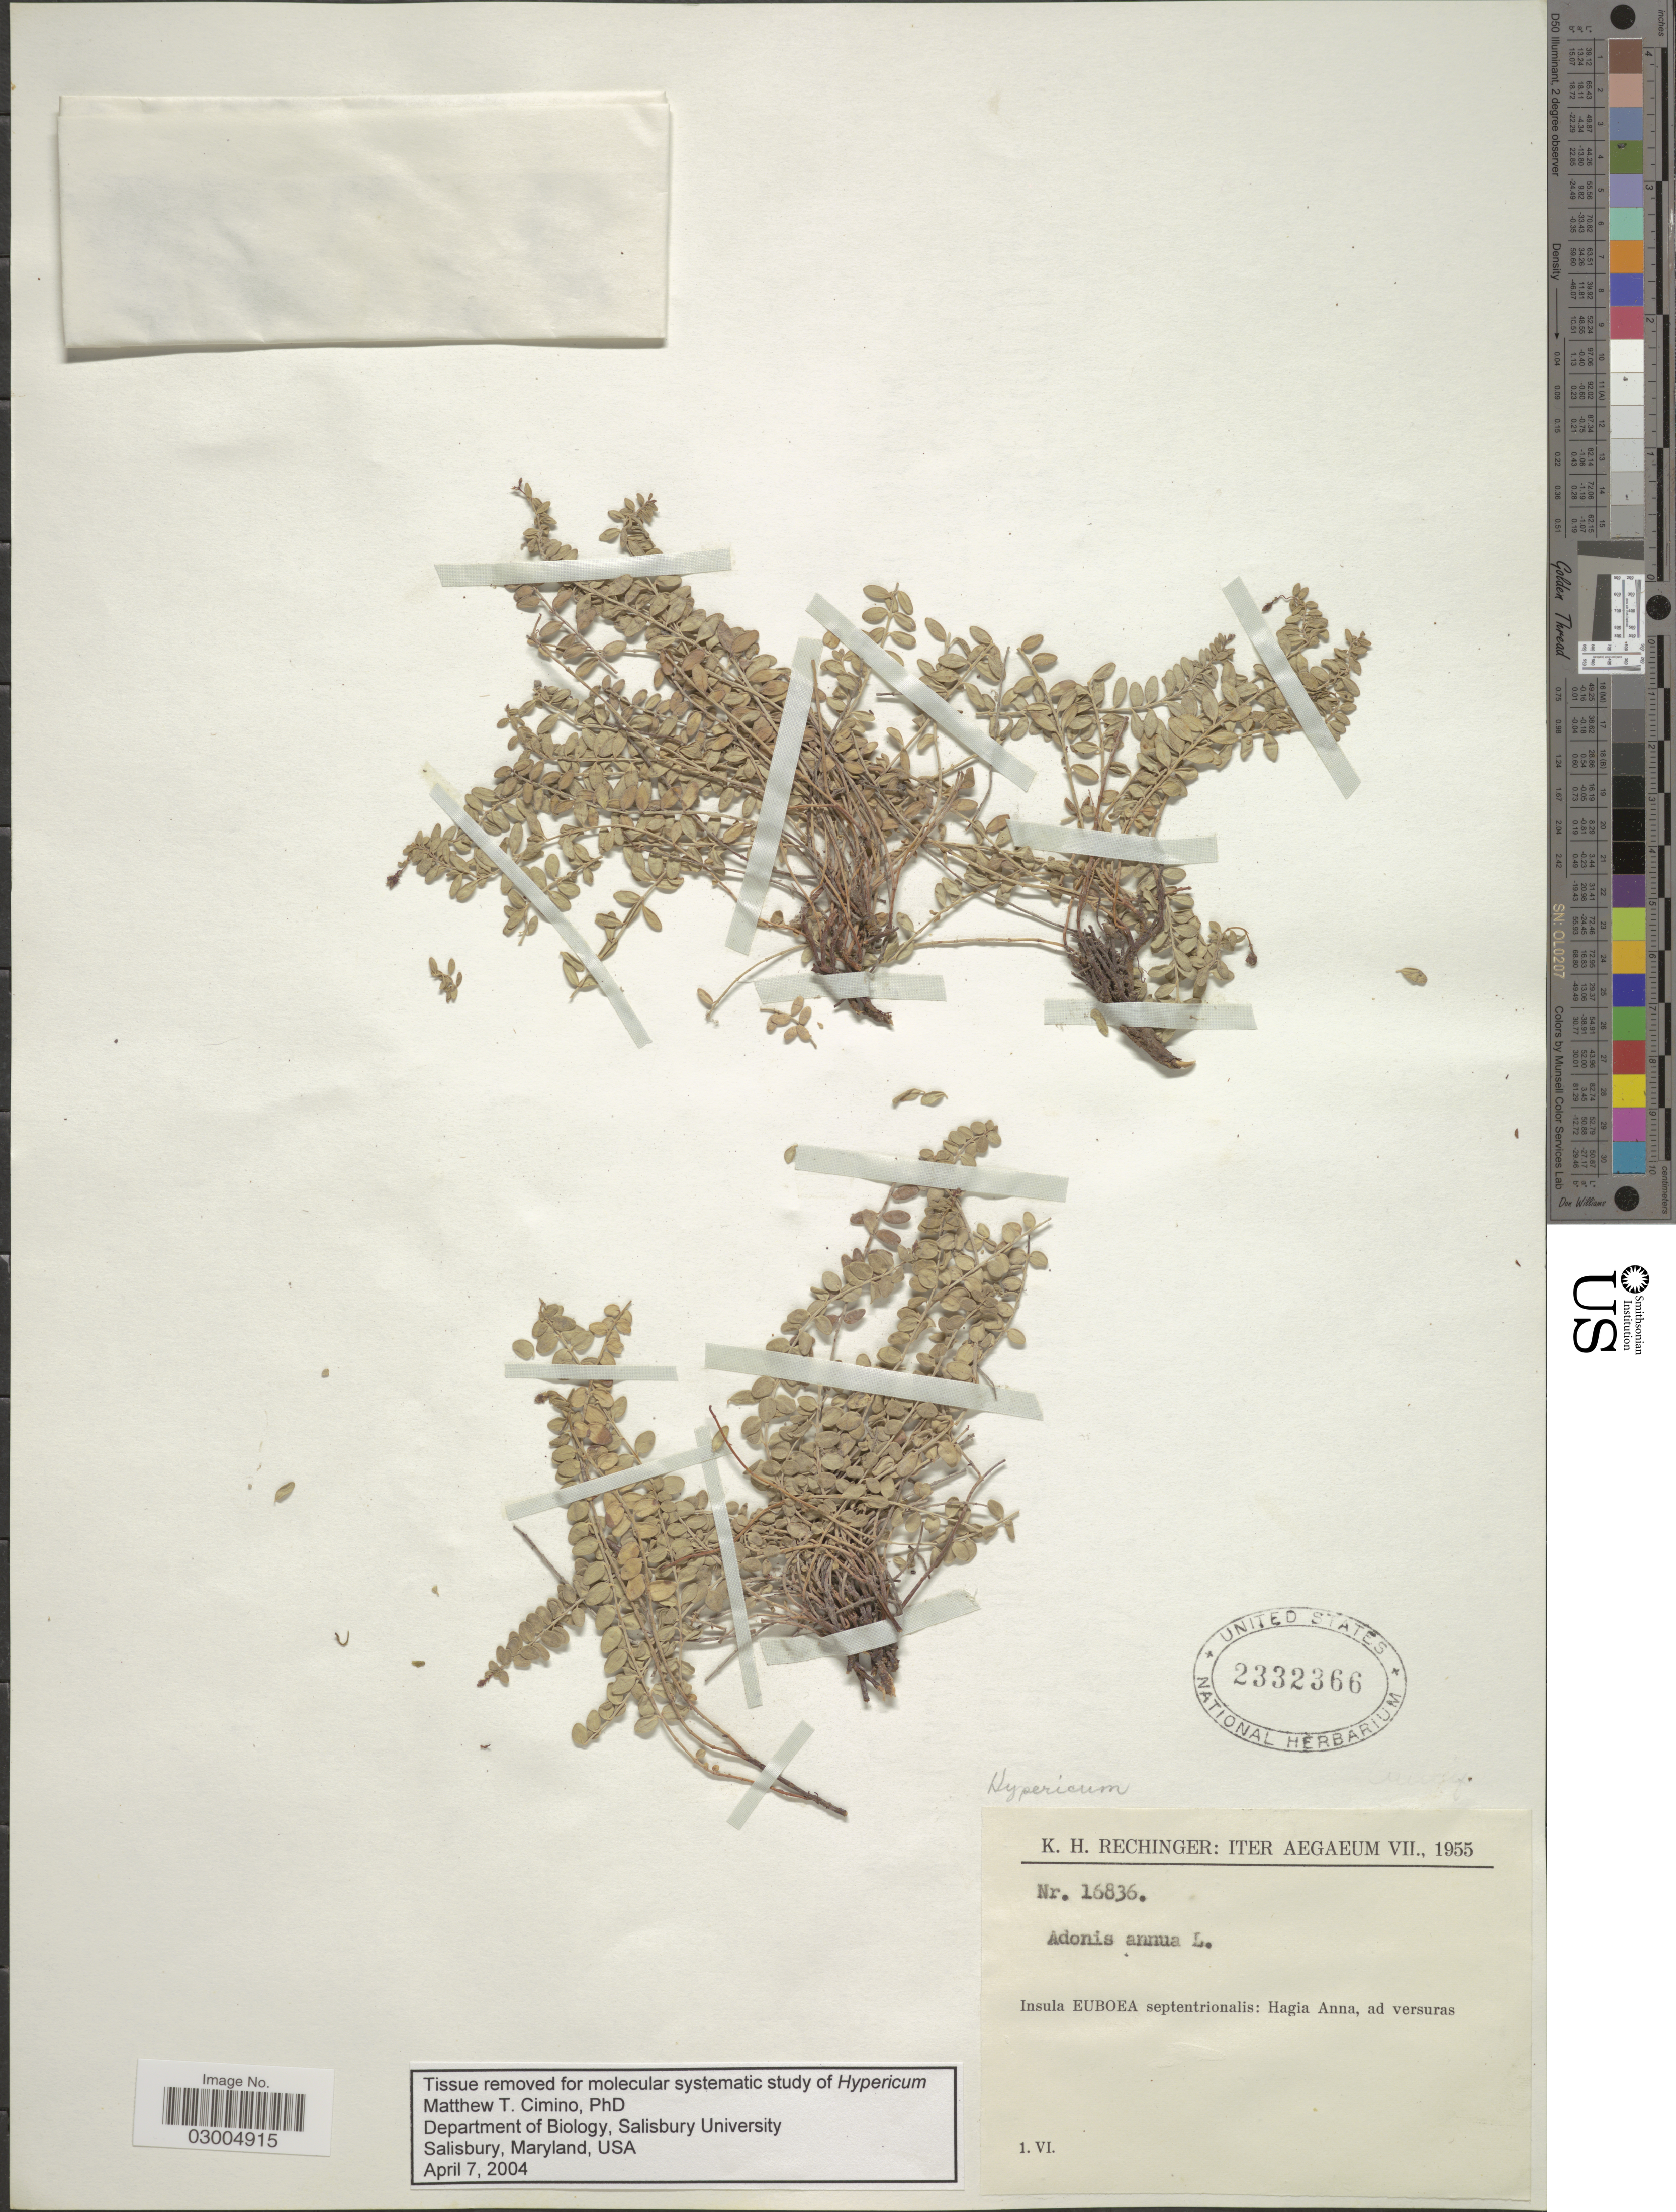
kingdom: Plantae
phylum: Tracheophyta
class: Magnoliopsida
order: Malpighiales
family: Hypericaceae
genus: Hypericum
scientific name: Hypericum sp.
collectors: K. H. Rechinger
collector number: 16836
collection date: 1955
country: Greece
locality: Insula Euboea septentrionalis: Hagia Anna, ad versuras.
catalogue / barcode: US 2332366